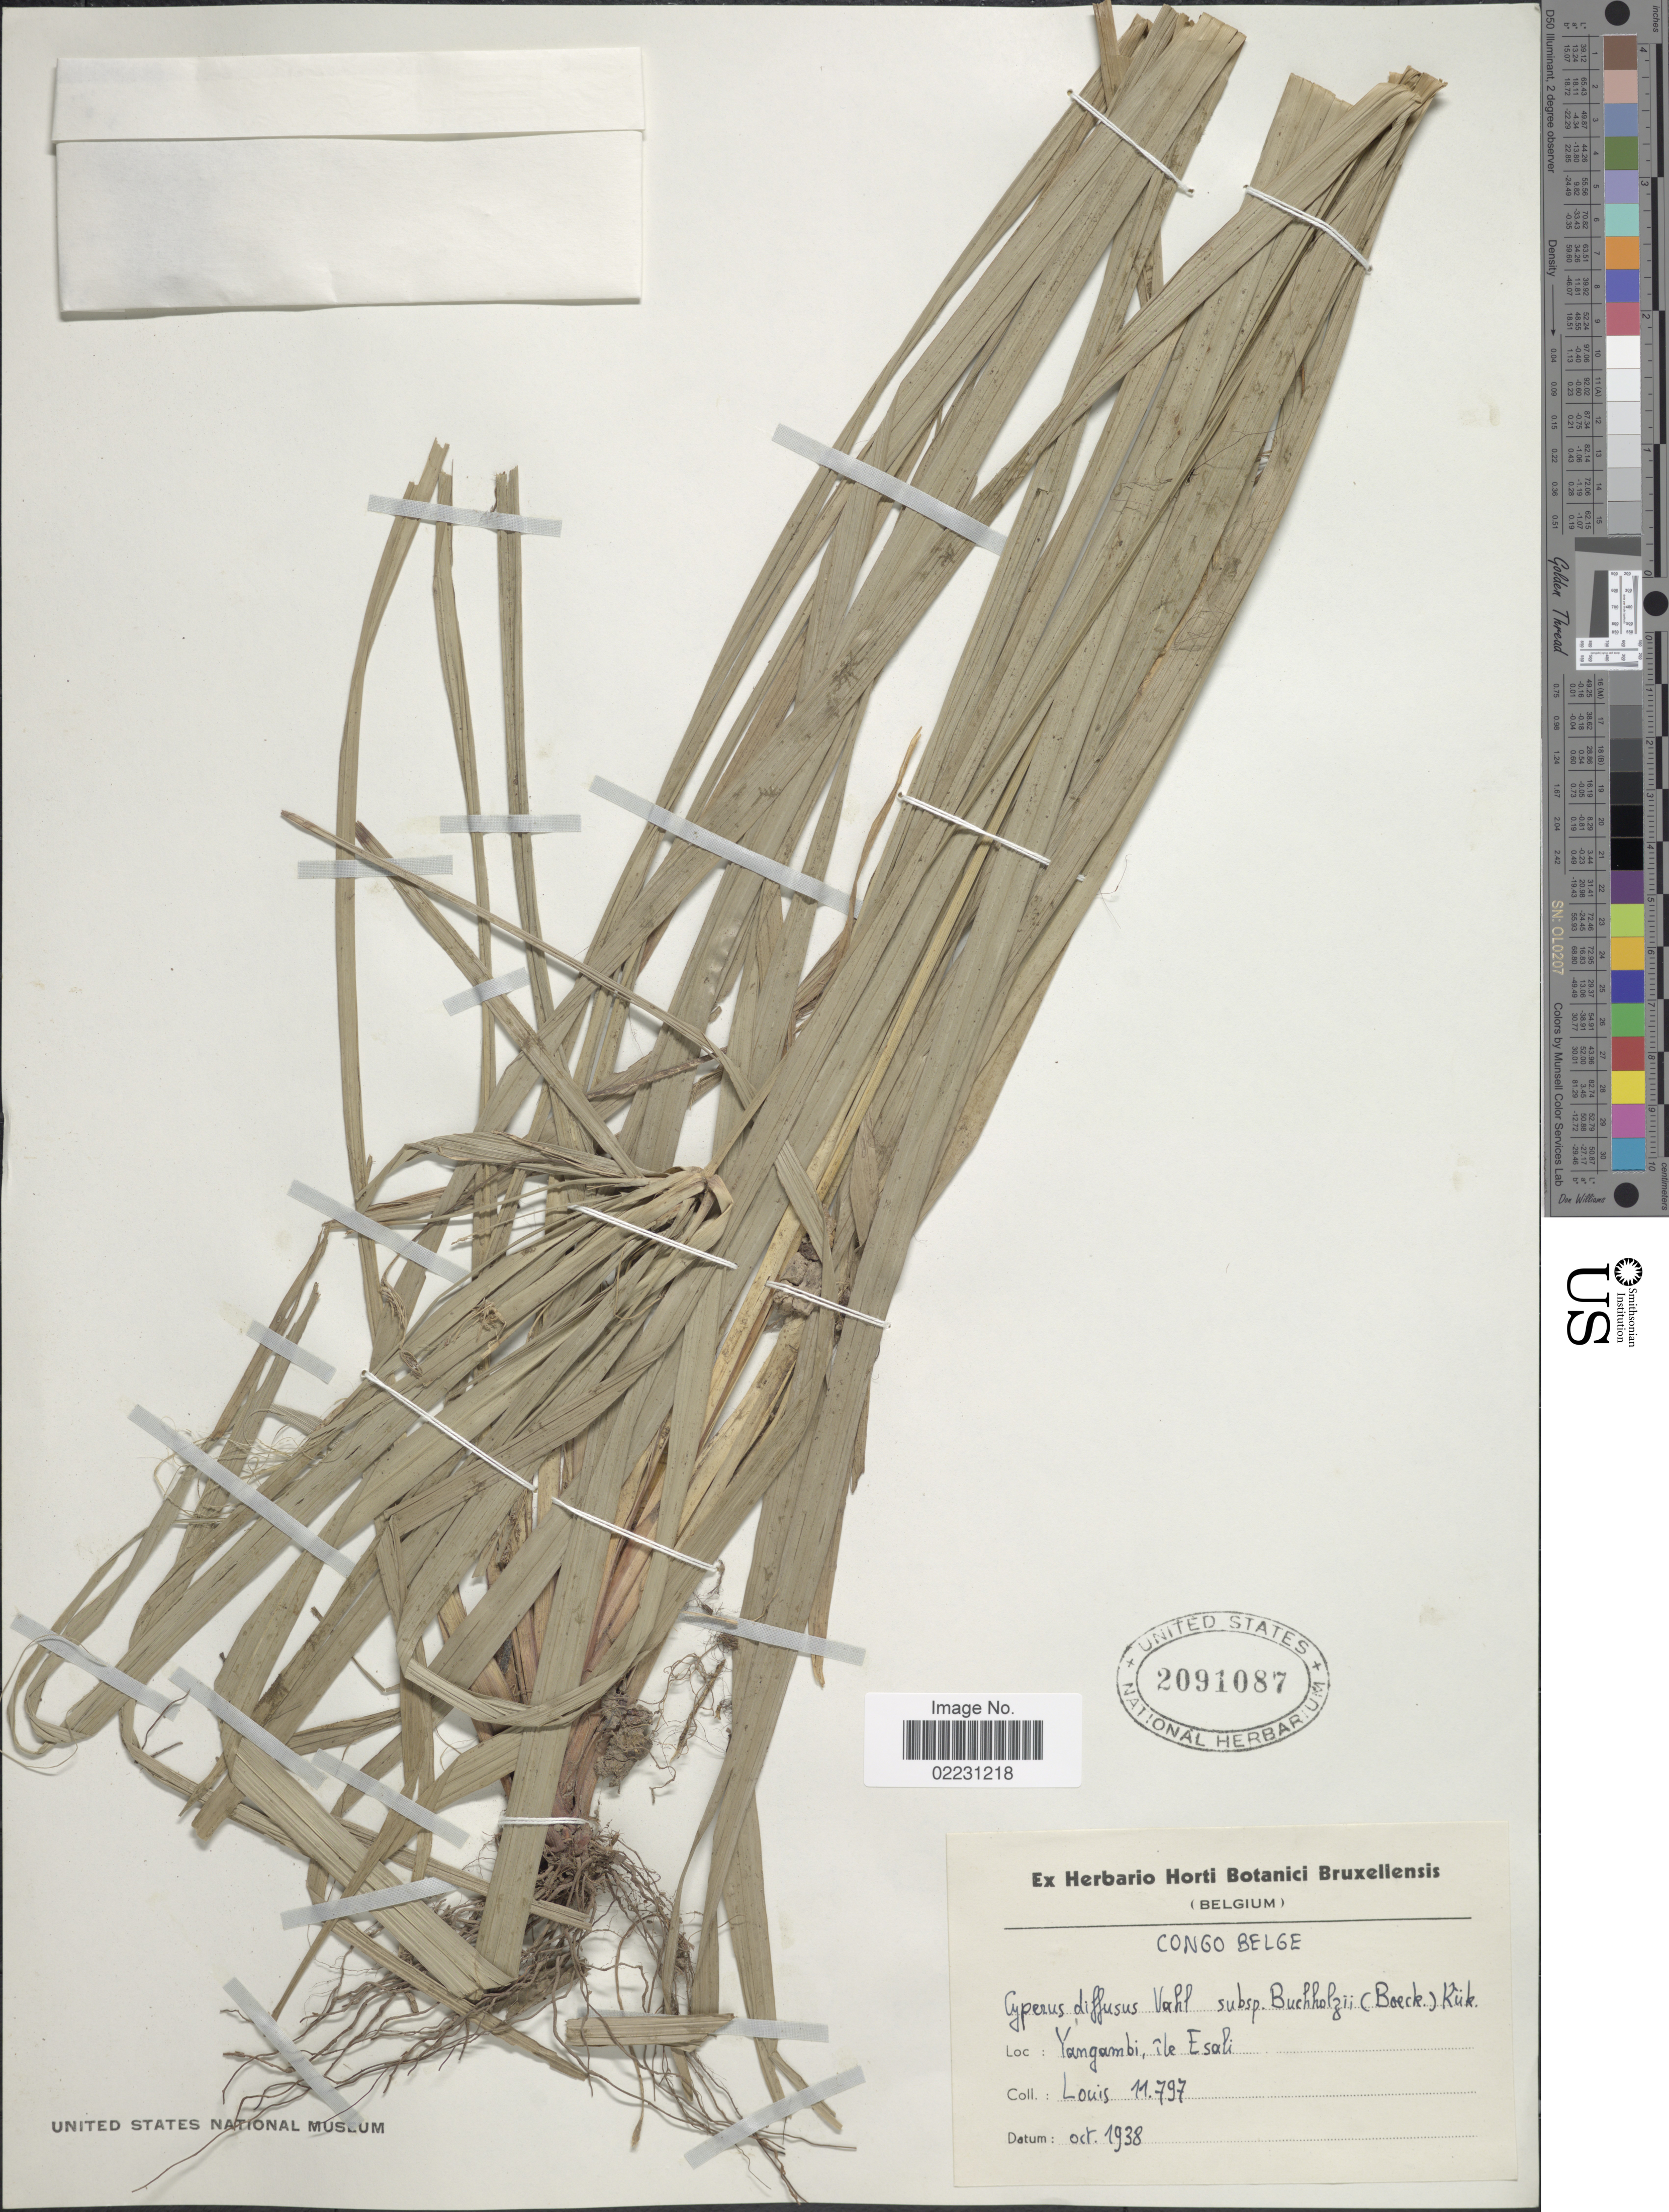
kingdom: Plantae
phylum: Tracheophyta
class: Liliopsida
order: Poales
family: Cyperaceae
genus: Cyperus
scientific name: Cyperus diffusus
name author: Vahl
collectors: -. Louis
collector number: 11797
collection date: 1938-10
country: Congo, Democratic Republic of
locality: Congo Belge. Yangambi, Ile Esali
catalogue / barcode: US 2091087